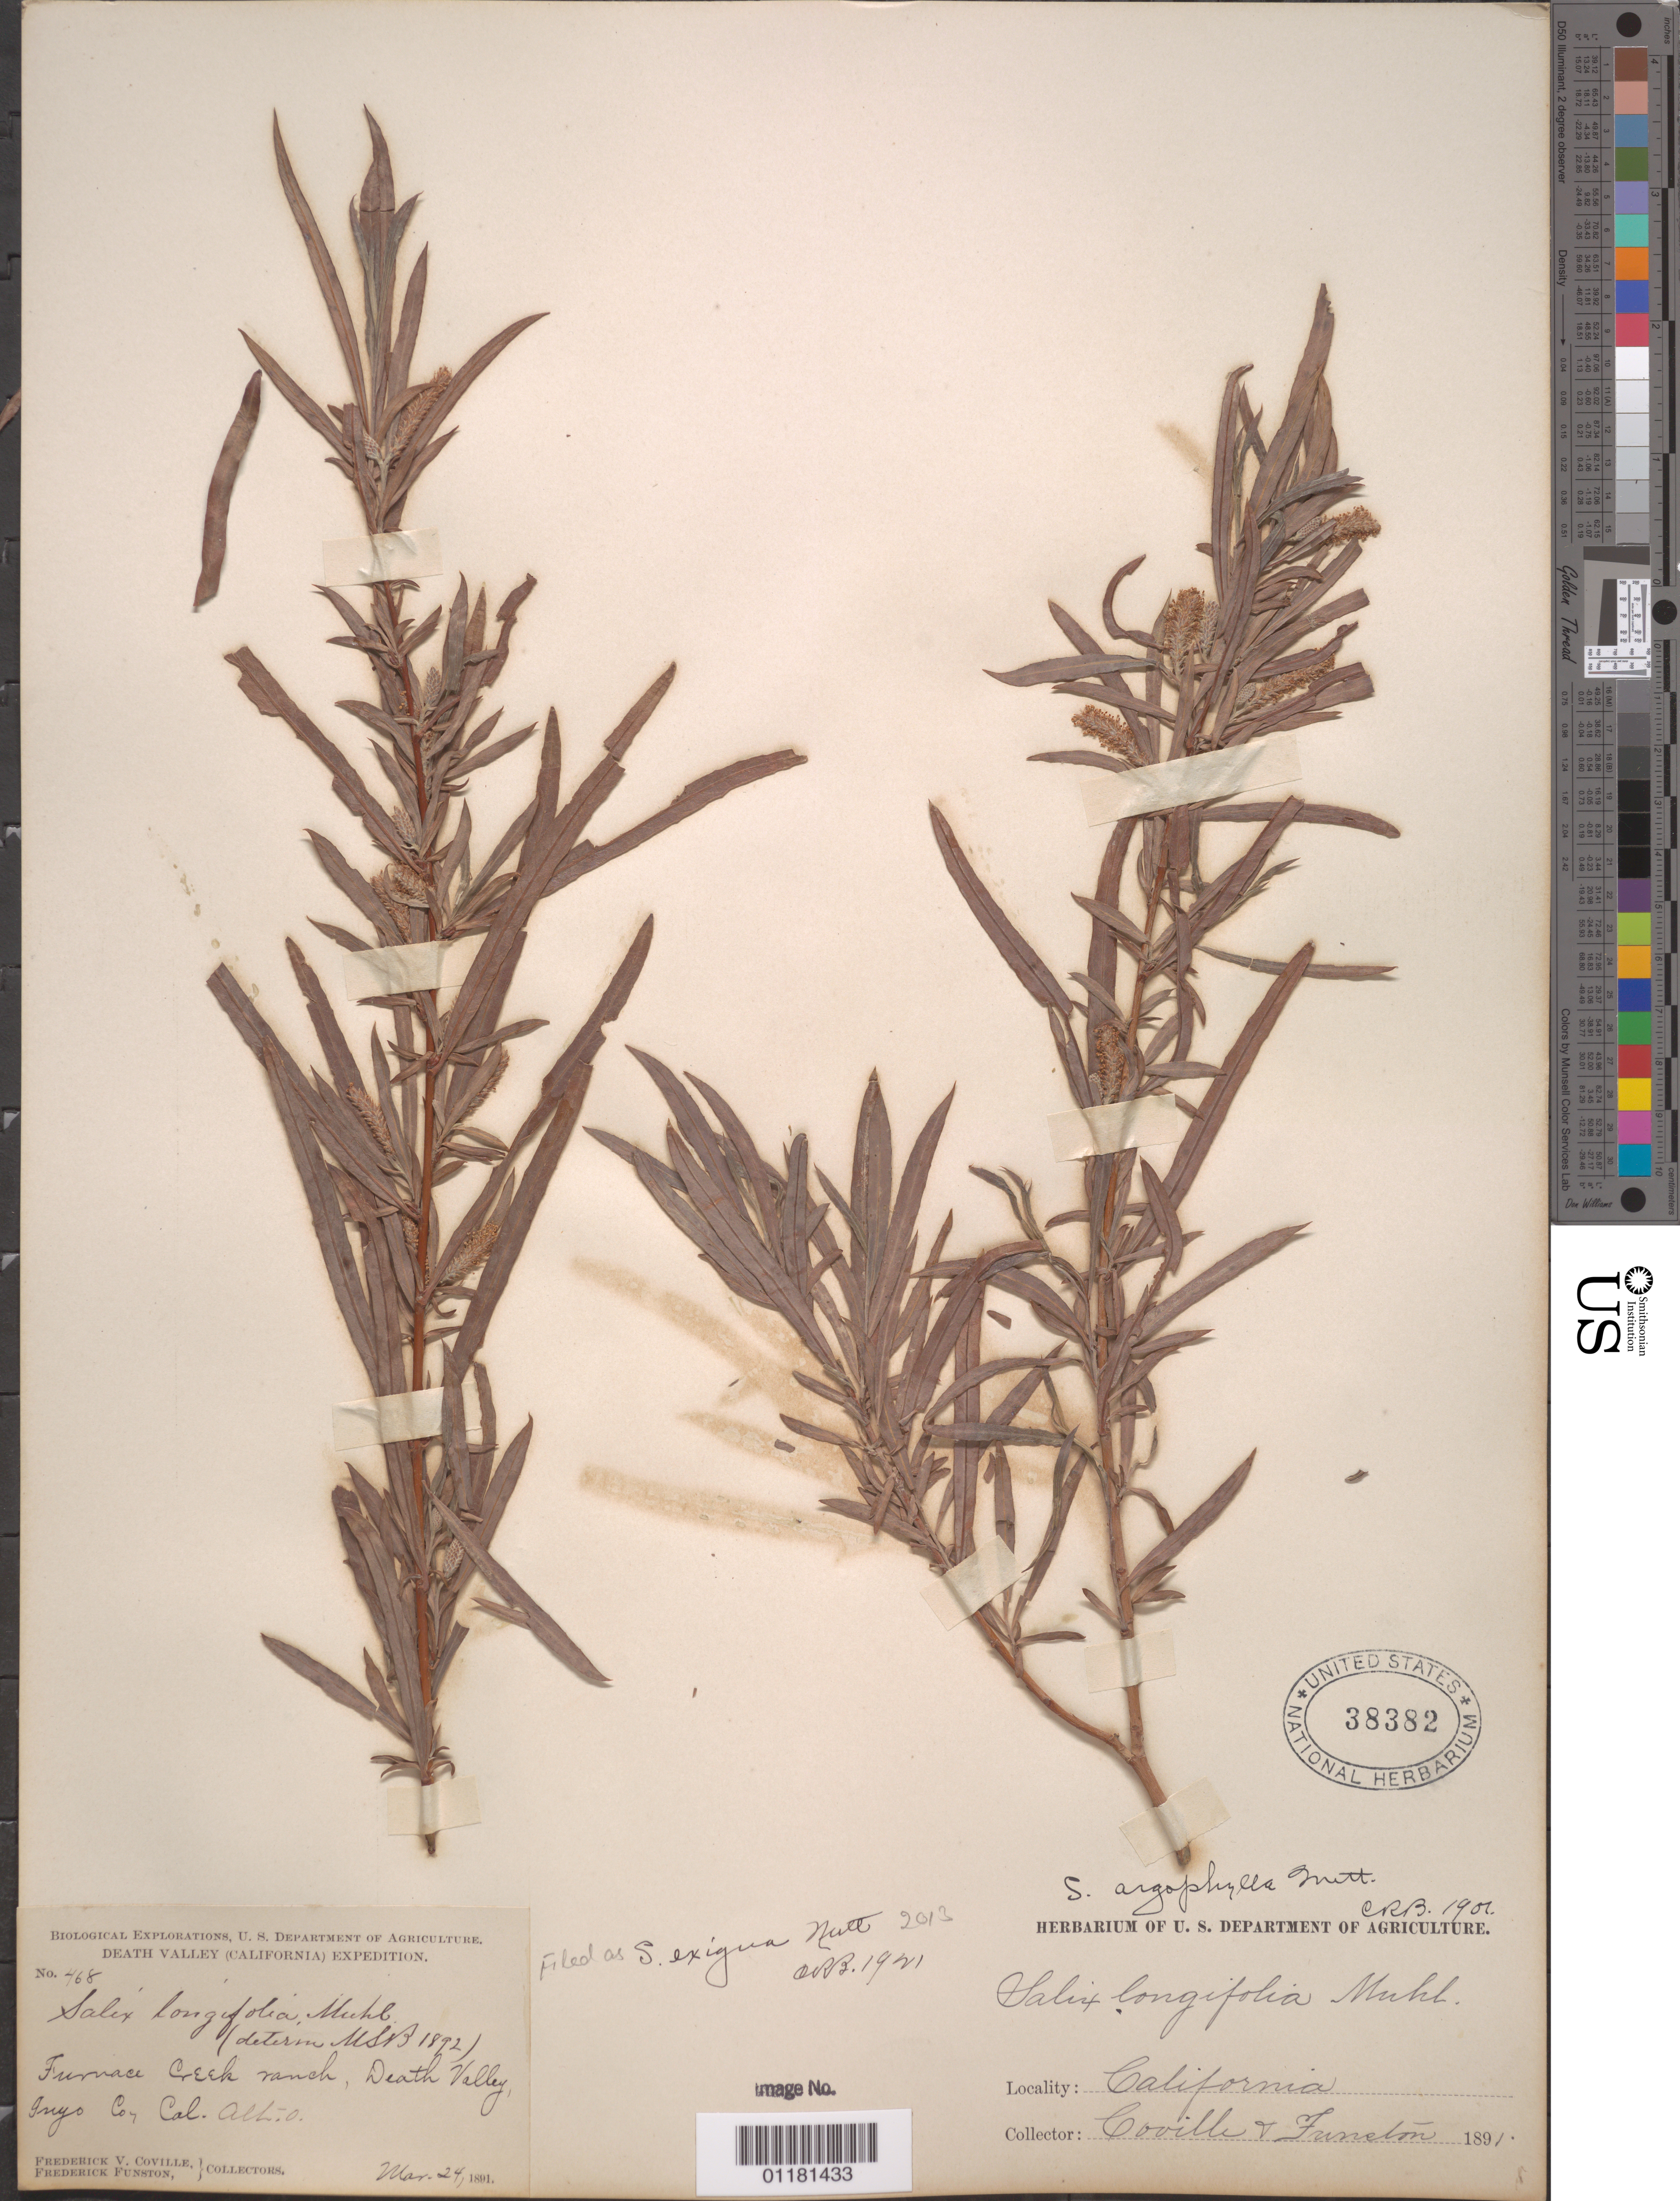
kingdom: Plantae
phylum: Tracheophyta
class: Magnoliopsida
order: Malpighiales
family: Salicaceae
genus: Salix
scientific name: Salix exigua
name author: Nutt.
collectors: F. V. Coville & F. Funston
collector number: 468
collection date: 1891-03-24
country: United States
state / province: California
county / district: Inyo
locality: Death Valley, Furnace Creek Ranch.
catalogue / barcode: US 38382